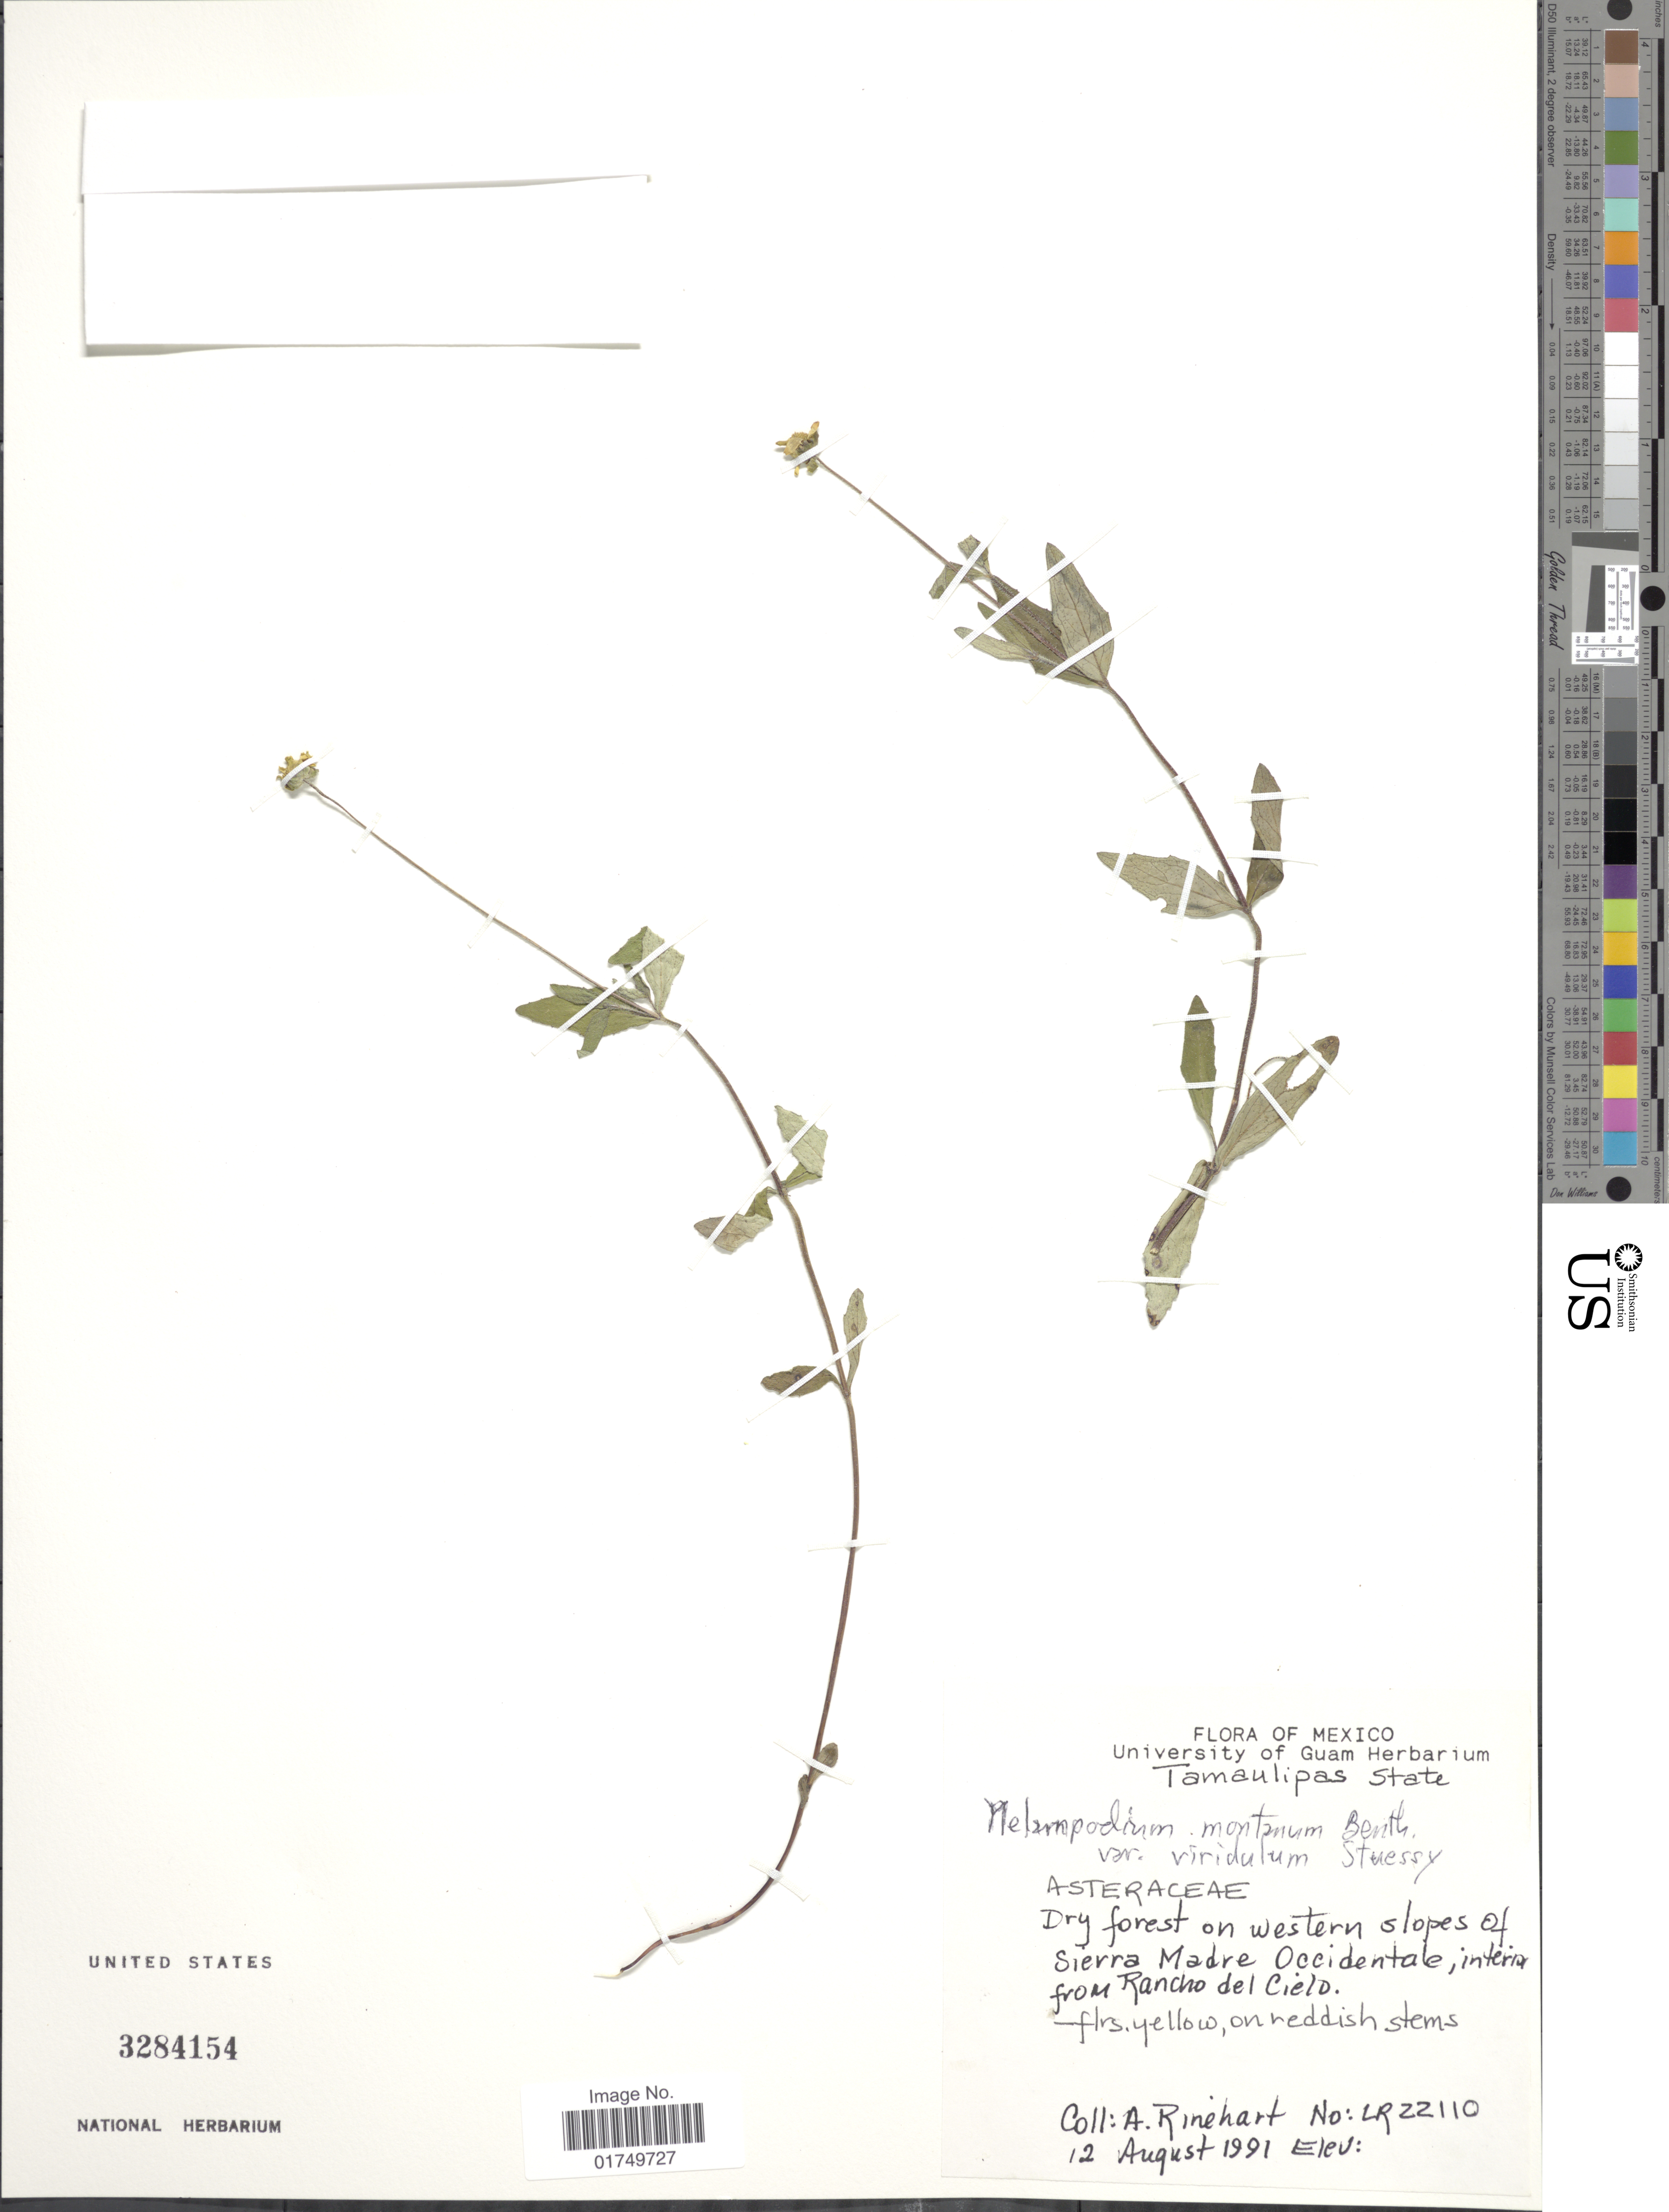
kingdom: Plantae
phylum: Tracheophyta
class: Magnoliopsida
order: Asterales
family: Asteraceae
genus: Melampodium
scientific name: Melampodium montanum var. viridulum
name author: Stuessy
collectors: A. Rinehart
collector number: LR22110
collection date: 1991-08-12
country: Mexico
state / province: Tamaulipas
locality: Western slopes of Sierra Madre Occidentale, intern [interpreted] from Rancho del Cielo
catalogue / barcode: US 3284154